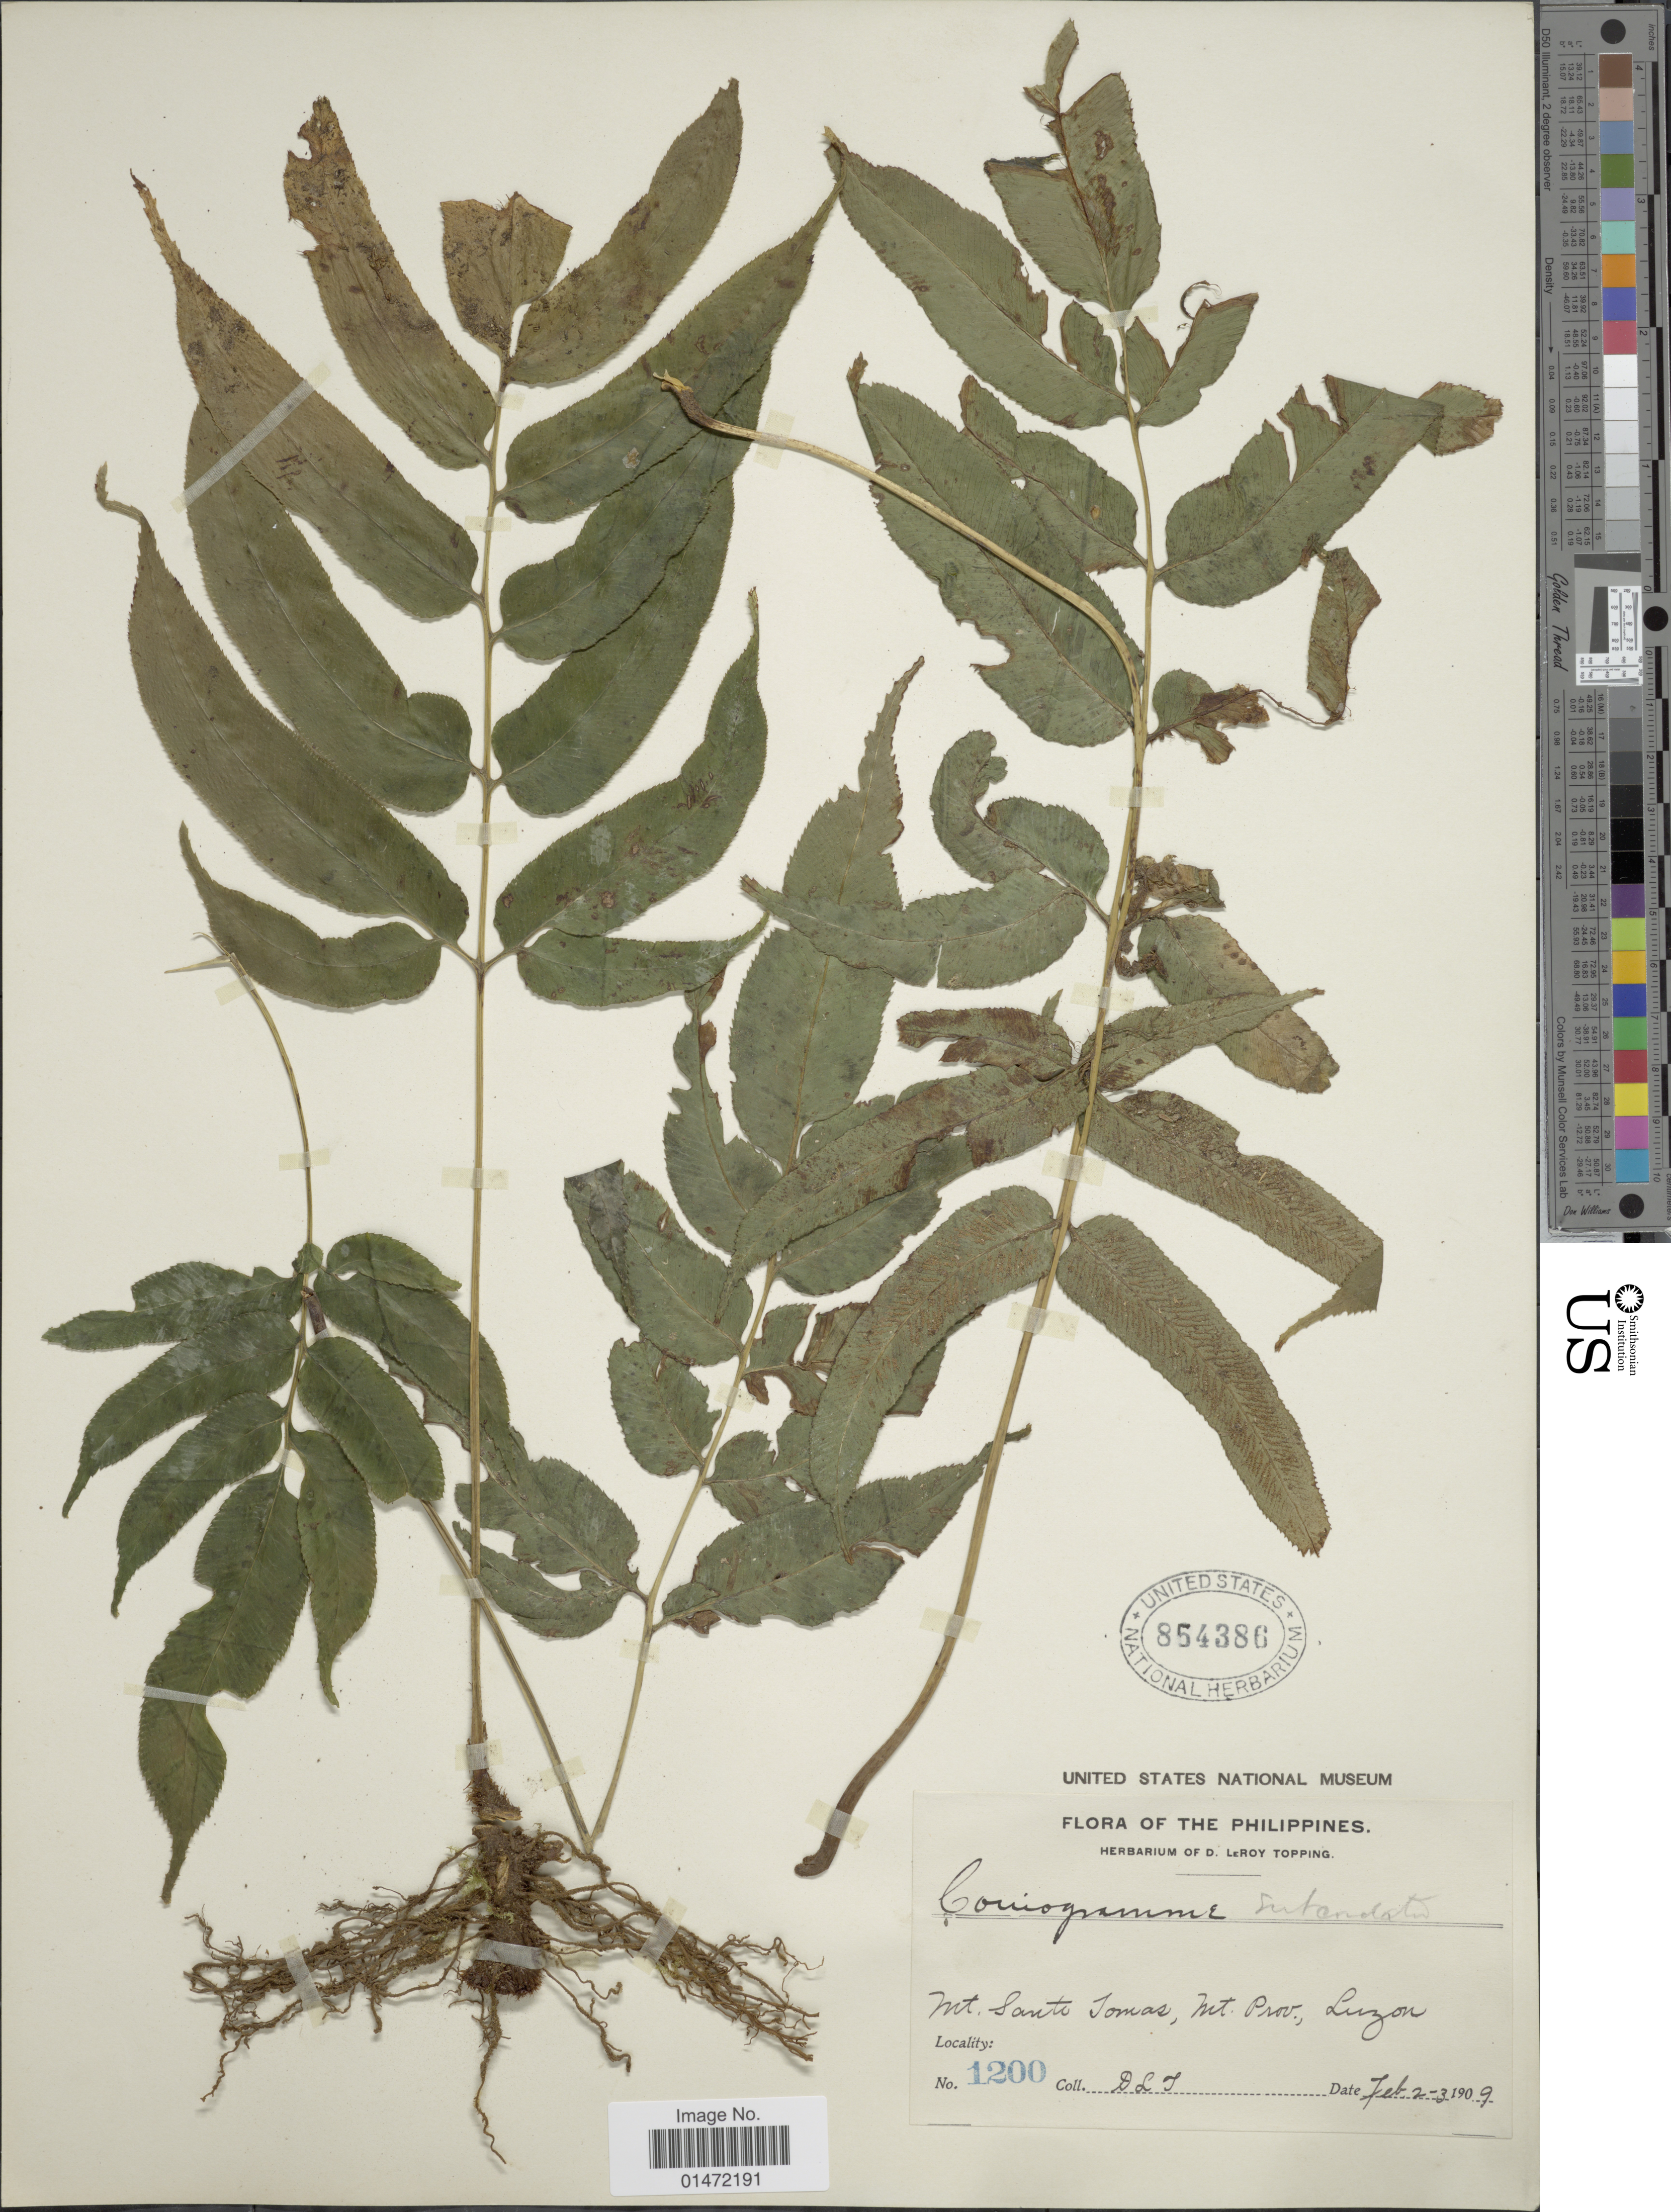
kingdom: Plantae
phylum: Tracheophyta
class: Polypodiopsida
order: Polypodiales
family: Pteridaceae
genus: Coniogramme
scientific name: Coniogramme subcordata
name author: Copel. in Elmer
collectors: D. L. Topping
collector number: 1200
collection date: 1909-02-02/1909-02-03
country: Philippines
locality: Mt. Santo Tomas, Mt. Prov., Luzon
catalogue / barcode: US 854386